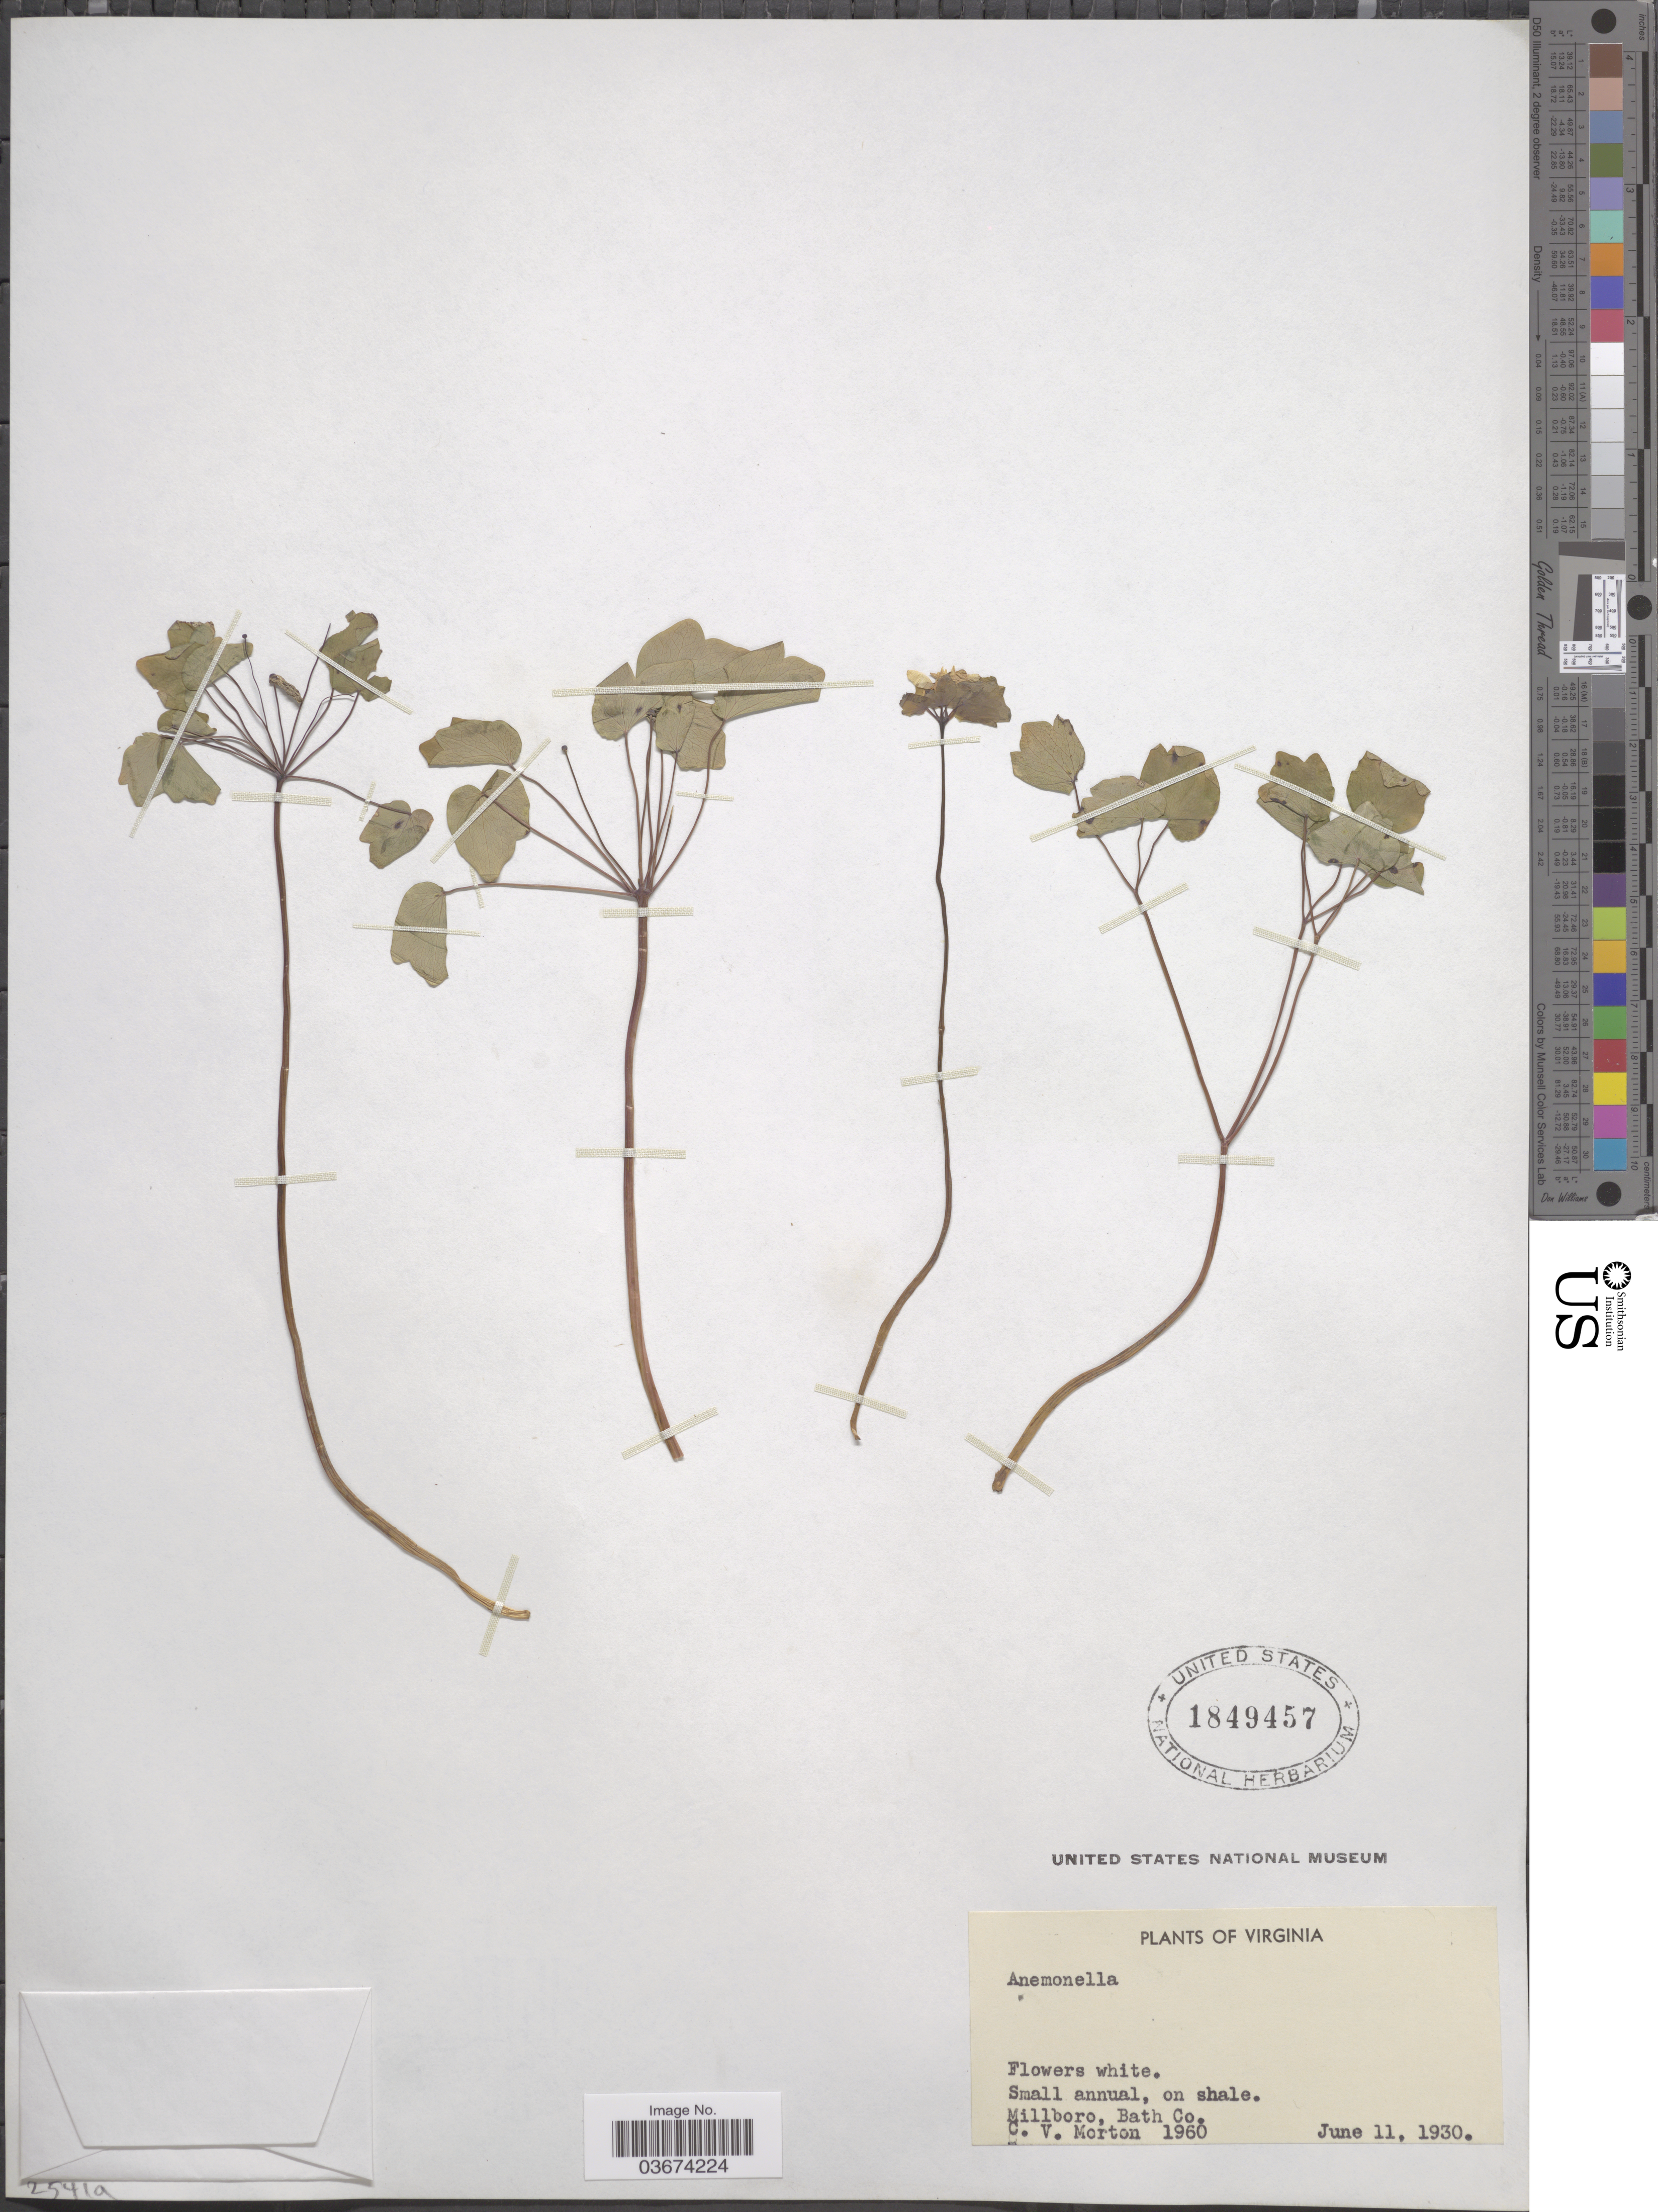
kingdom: Plantae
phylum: Tracheophyta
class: Magnoliopsida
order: Ranunculales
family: Ranunculaceae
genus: Thalictrum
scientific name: Thalictrum thalictroides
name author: (L.) A.J. Eames & B. Boivin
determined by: Strong, M. T., (US), Smithsonian Institution - National Museum of Natural History (UNITED STATES)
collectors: C. V. Morton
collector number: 1960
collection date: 1930-06-11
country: United States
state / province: Virginia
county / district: Bath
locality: Millboro, Bath Co.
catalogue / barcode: US 1849457